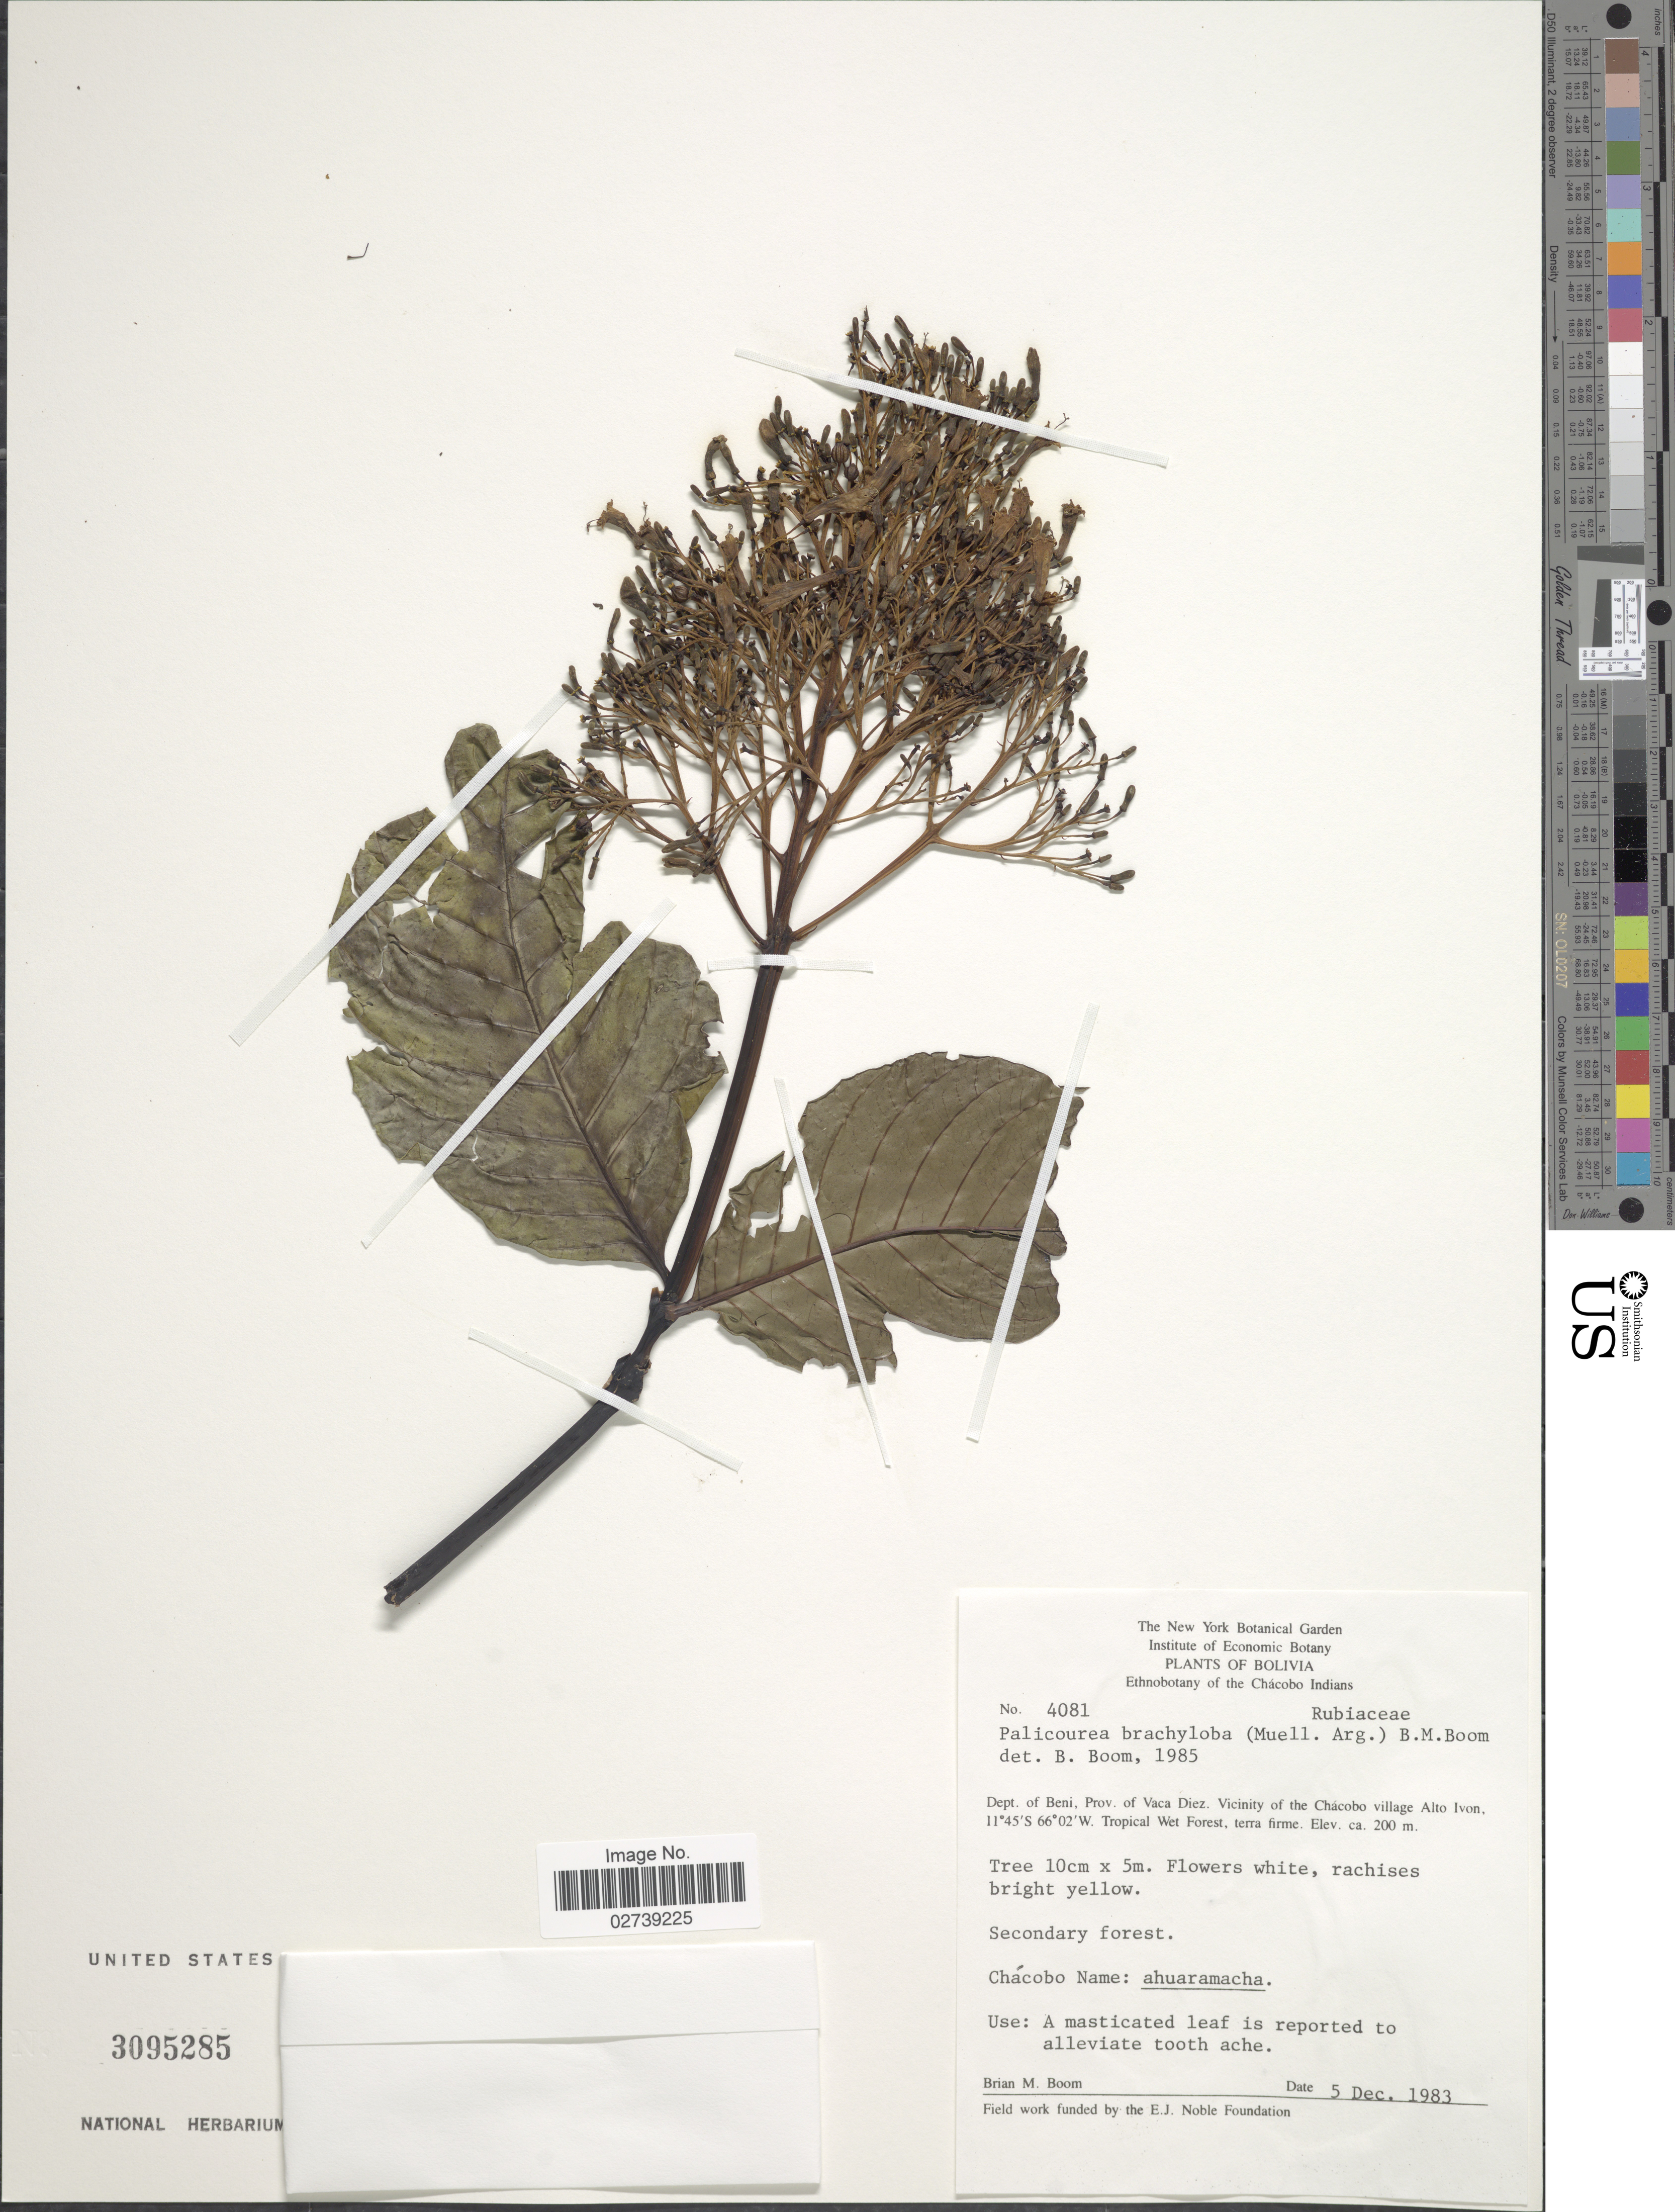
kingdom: Plantae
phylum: Tracheophyta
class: Magnoliopsida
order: Gentianales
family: Rubiaceae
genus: Palicourea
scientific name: Palicourea brachyloba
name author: (Müll. Arg.) B.M. Boom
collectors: B. M. Boom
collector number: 4081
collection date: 1983-12-05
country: Bolivia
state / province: Beni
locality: Chacobo Indians. Dept. of Beni, Prov. of Vaca Diez. Vicinity of the Cahcobo village Alto Ivon.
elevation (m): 200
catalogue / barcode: US 3095285